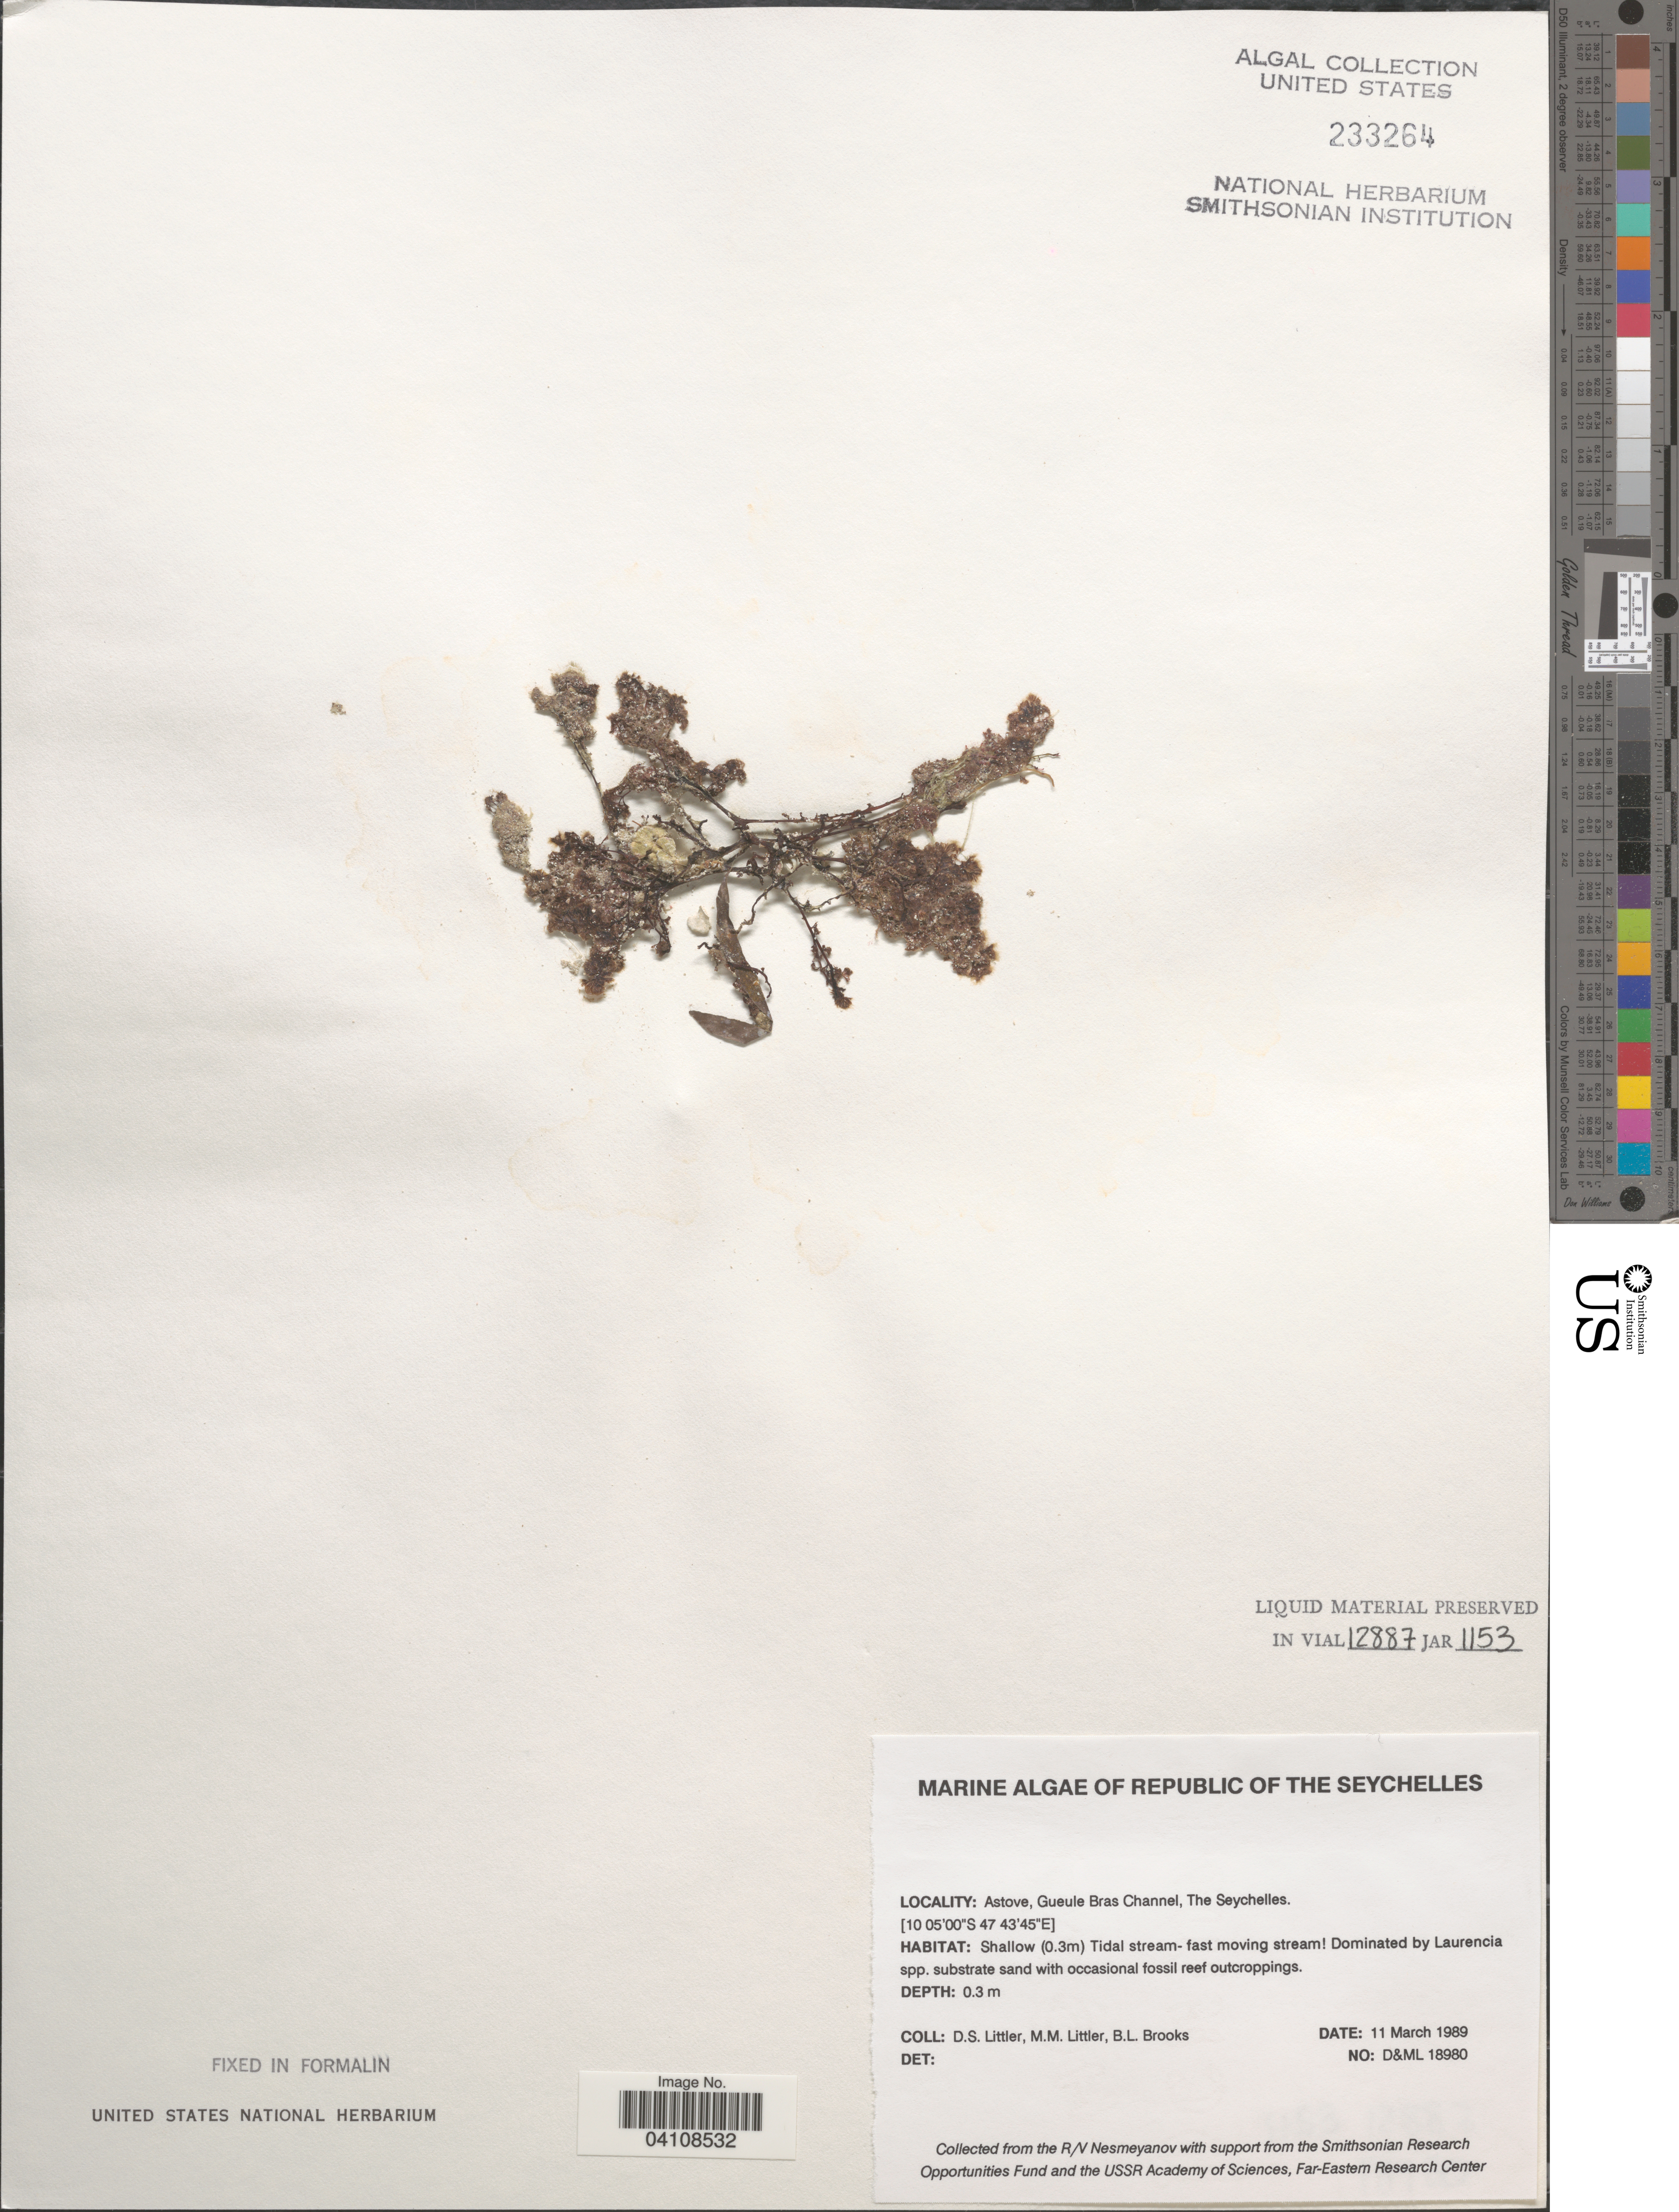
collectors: D. S. Littler & B. Brooks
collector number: D&ML18980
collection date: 1989-03-11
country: Seychelles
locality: Republic of The Seychelles. Astove, Gueule Bras Channel.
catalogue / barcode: US 233264